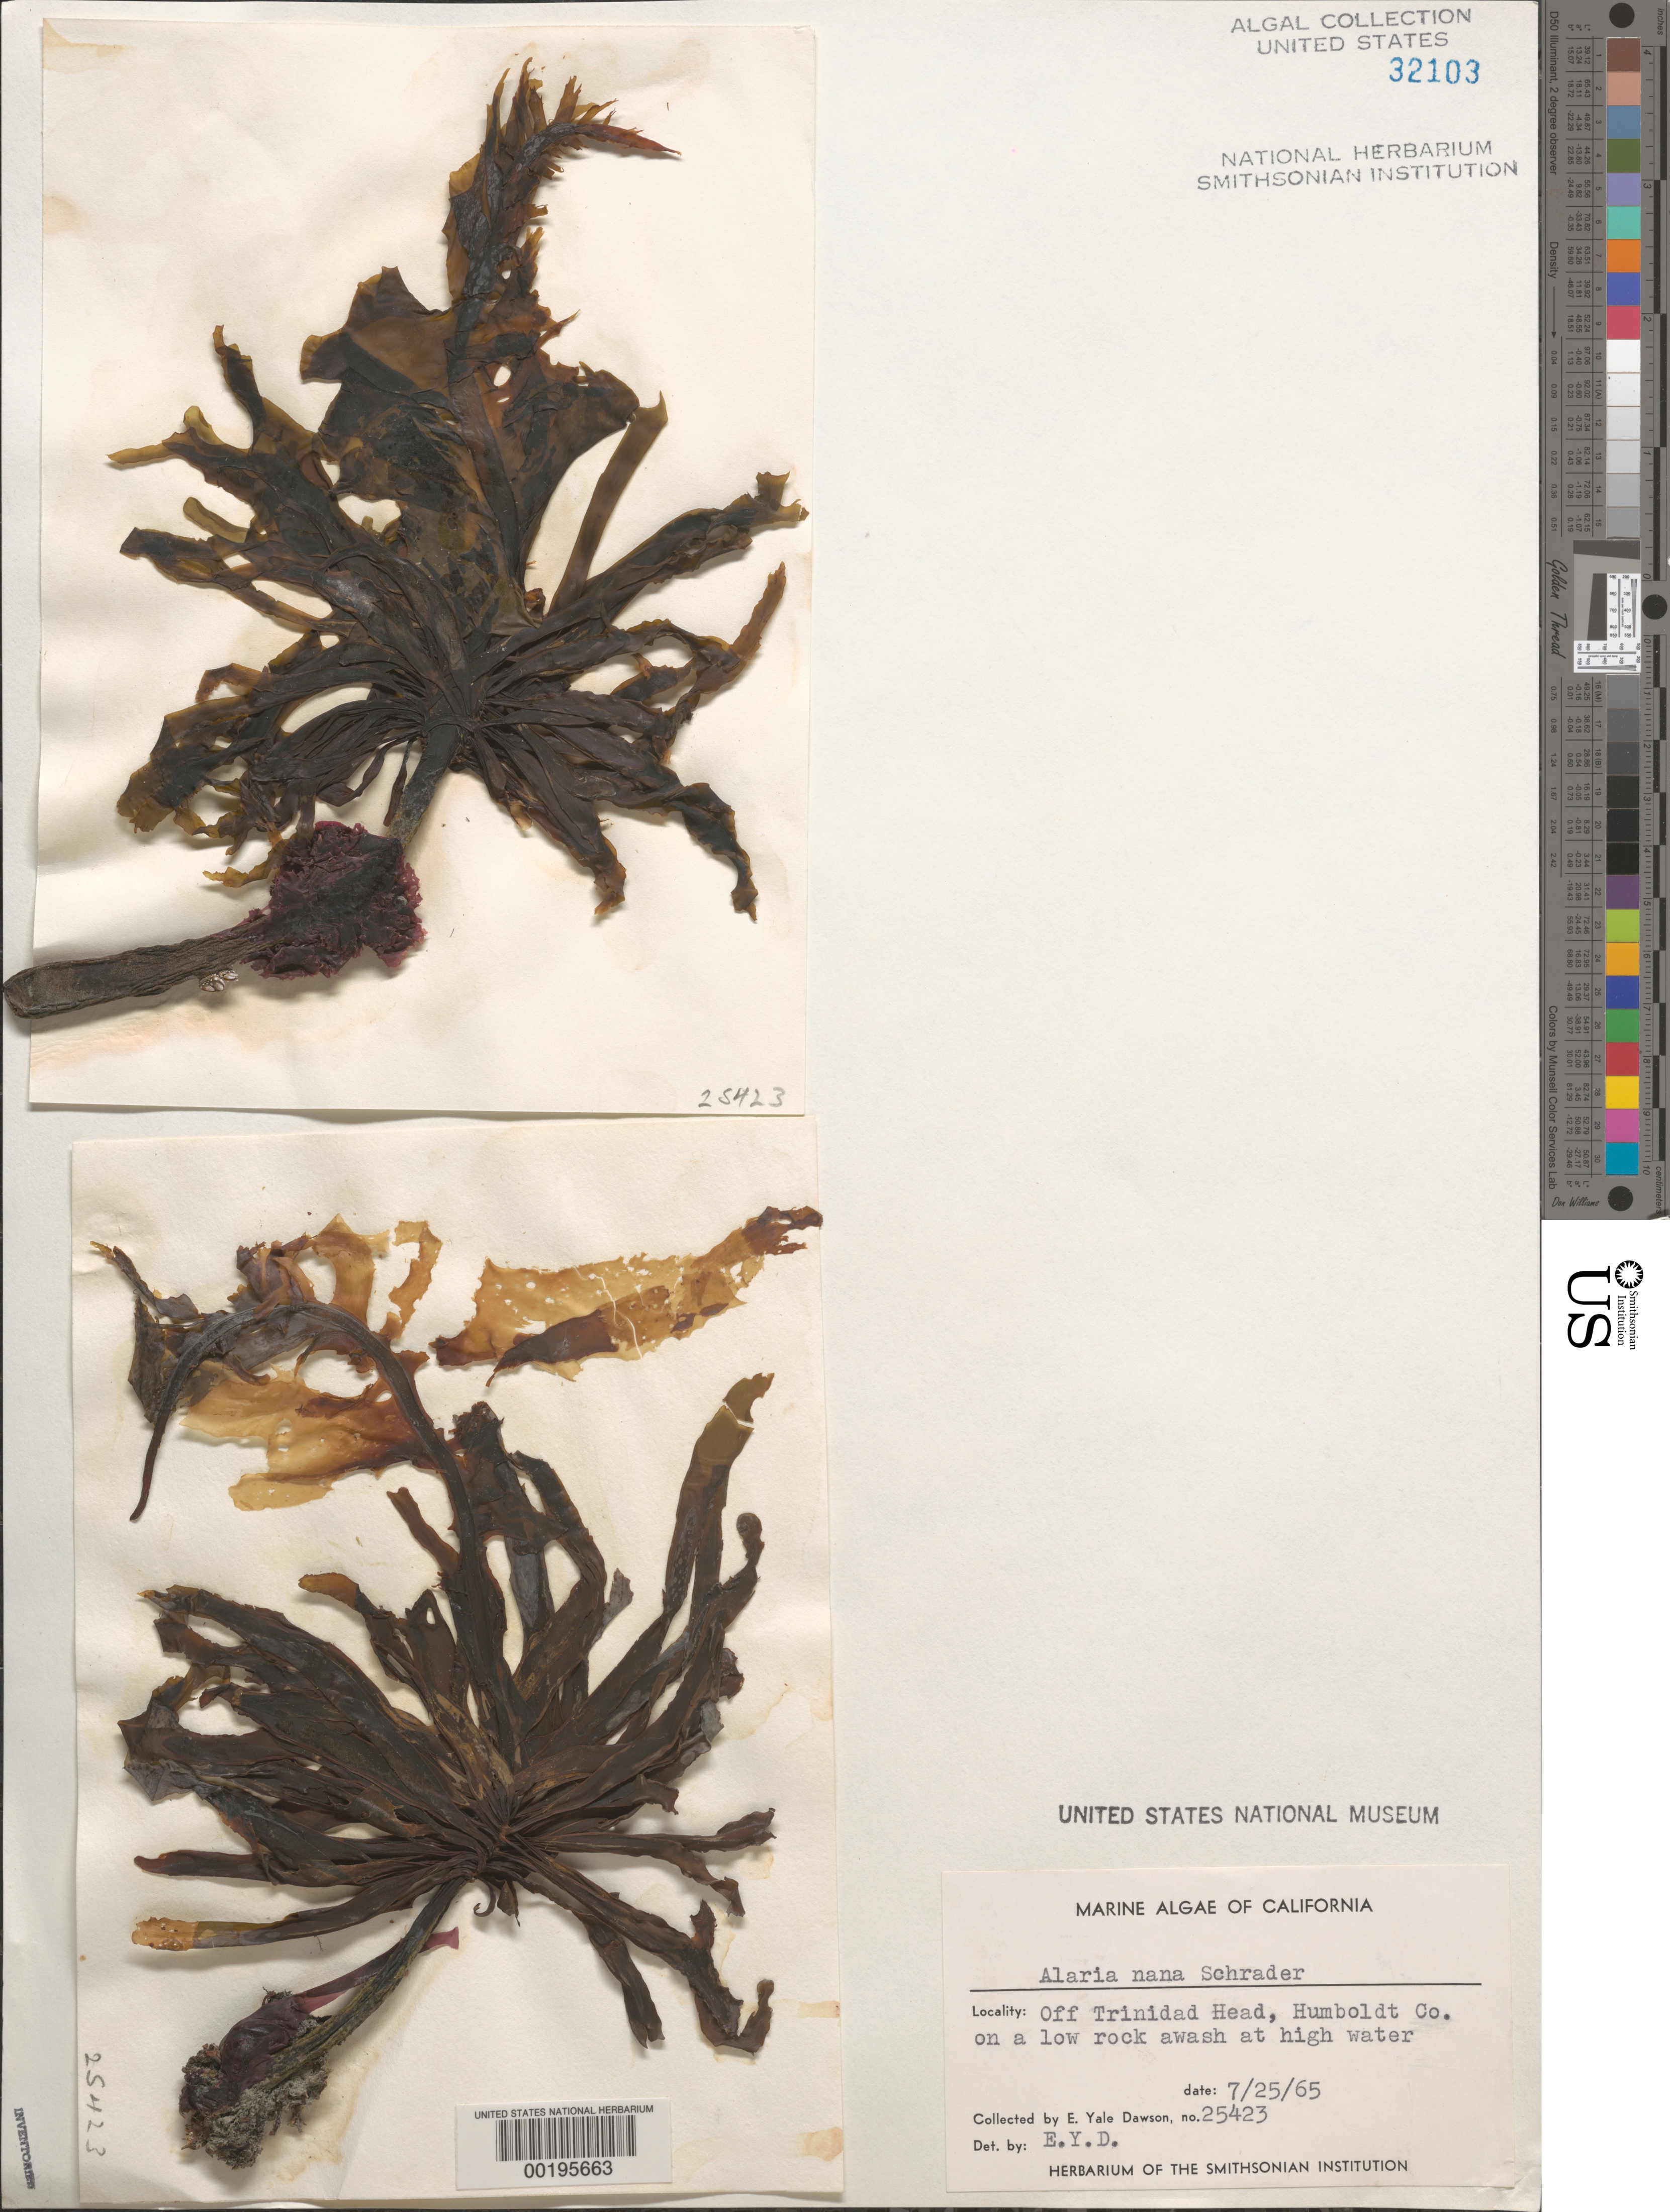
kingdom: Chromista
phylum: Ochrophyta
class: Phaeophyceae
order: Laminariales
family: Alariaceae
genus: Alaria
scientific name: Alaria marginata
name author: Postels & Rupr.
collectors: E. Y. Dawson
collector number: EYD 25423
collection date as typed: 25 Jul 1965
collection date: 1965-07-25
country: United States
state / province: California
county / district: Humboldt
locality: Off Trinidad Head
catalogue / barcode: US 32103